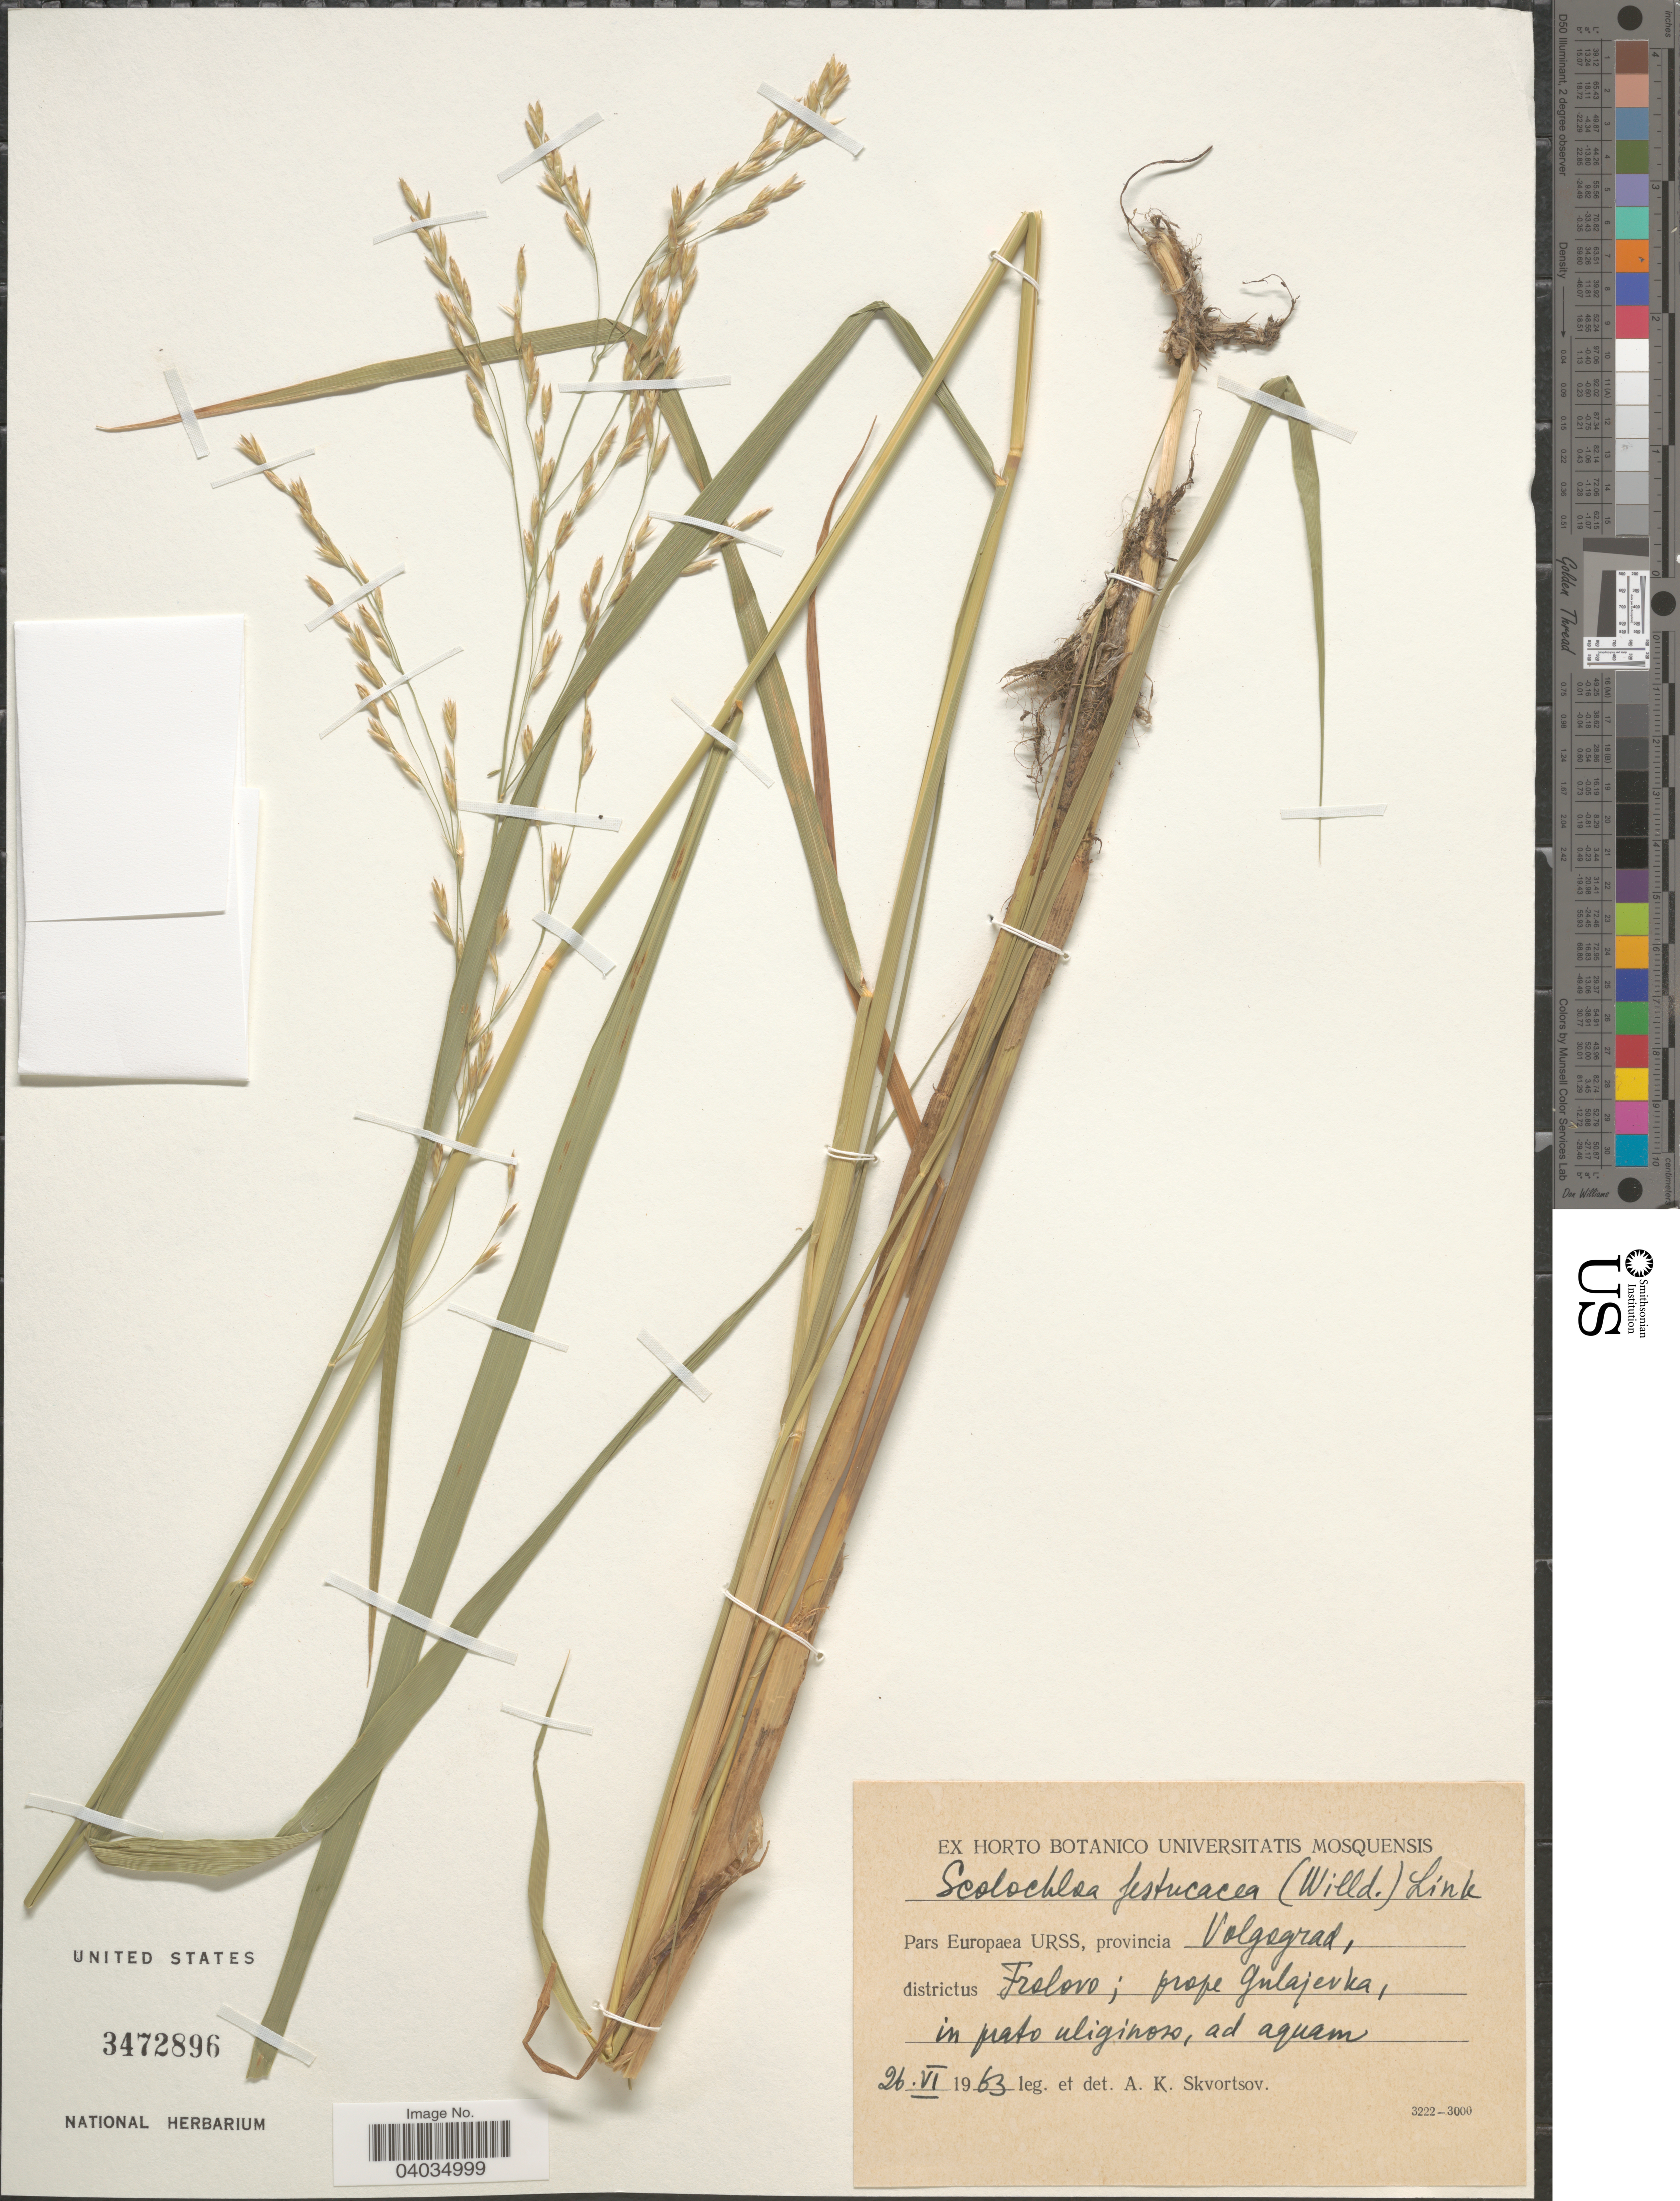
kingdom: Plantae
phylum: Tracheophyta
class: Liliopsida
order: Poales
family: Poaceae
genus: Scolochloa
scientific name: Scolochloa festucacea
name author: (Willd.) Link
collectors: A. K. Skvortsov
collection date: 1963-06-26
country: Russian Federation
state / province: Volgograd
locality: Pars Europaea URSS, provincia Volgsgrad, districtus Frolovo ; prope Gulajerka, in prato uliginoso, ad aquam.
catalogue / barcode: US 3472896